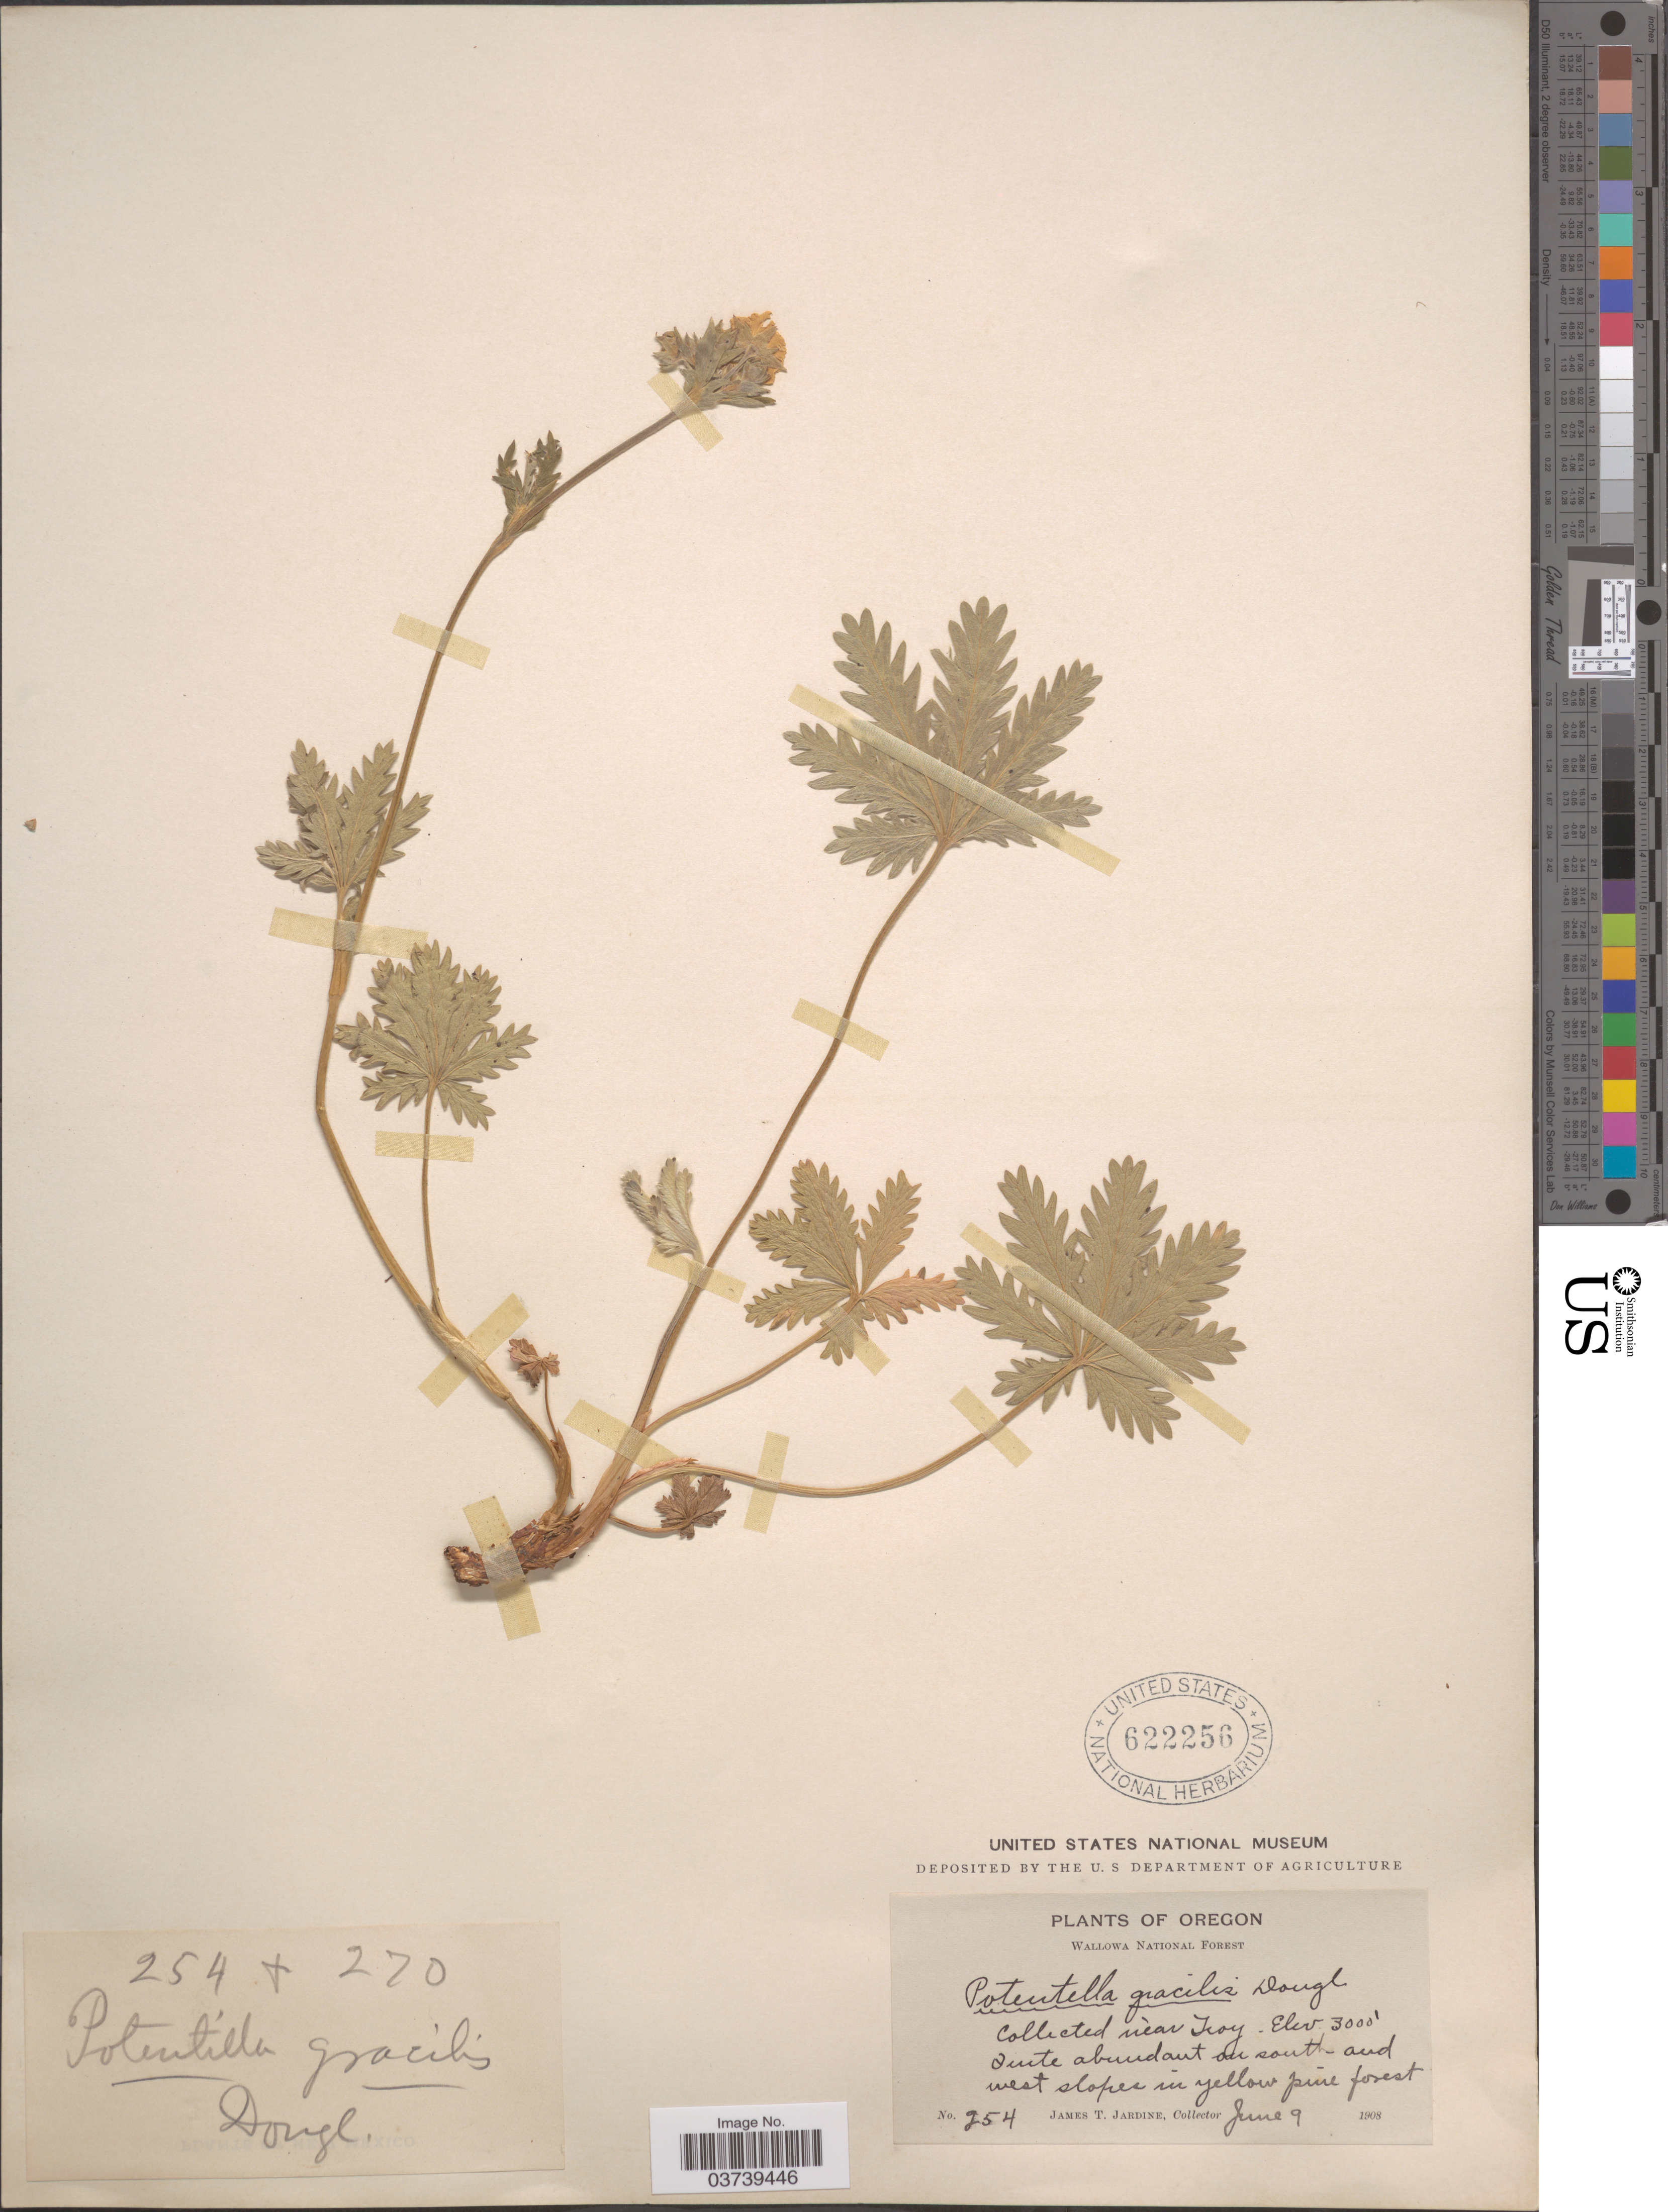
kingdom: Plantae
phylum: Tracheophyta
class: Magnoliopsida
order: Rosales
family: Rosaceae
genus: Potentilla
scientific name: Potentilla gracilis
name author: Douglas ex Hook.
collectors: J. T. Jardine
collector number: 254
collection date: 1908-06-09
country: United States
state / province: Oregon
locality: Wallowa National Forest, near Troy.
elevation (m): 914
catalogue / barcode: US 622256